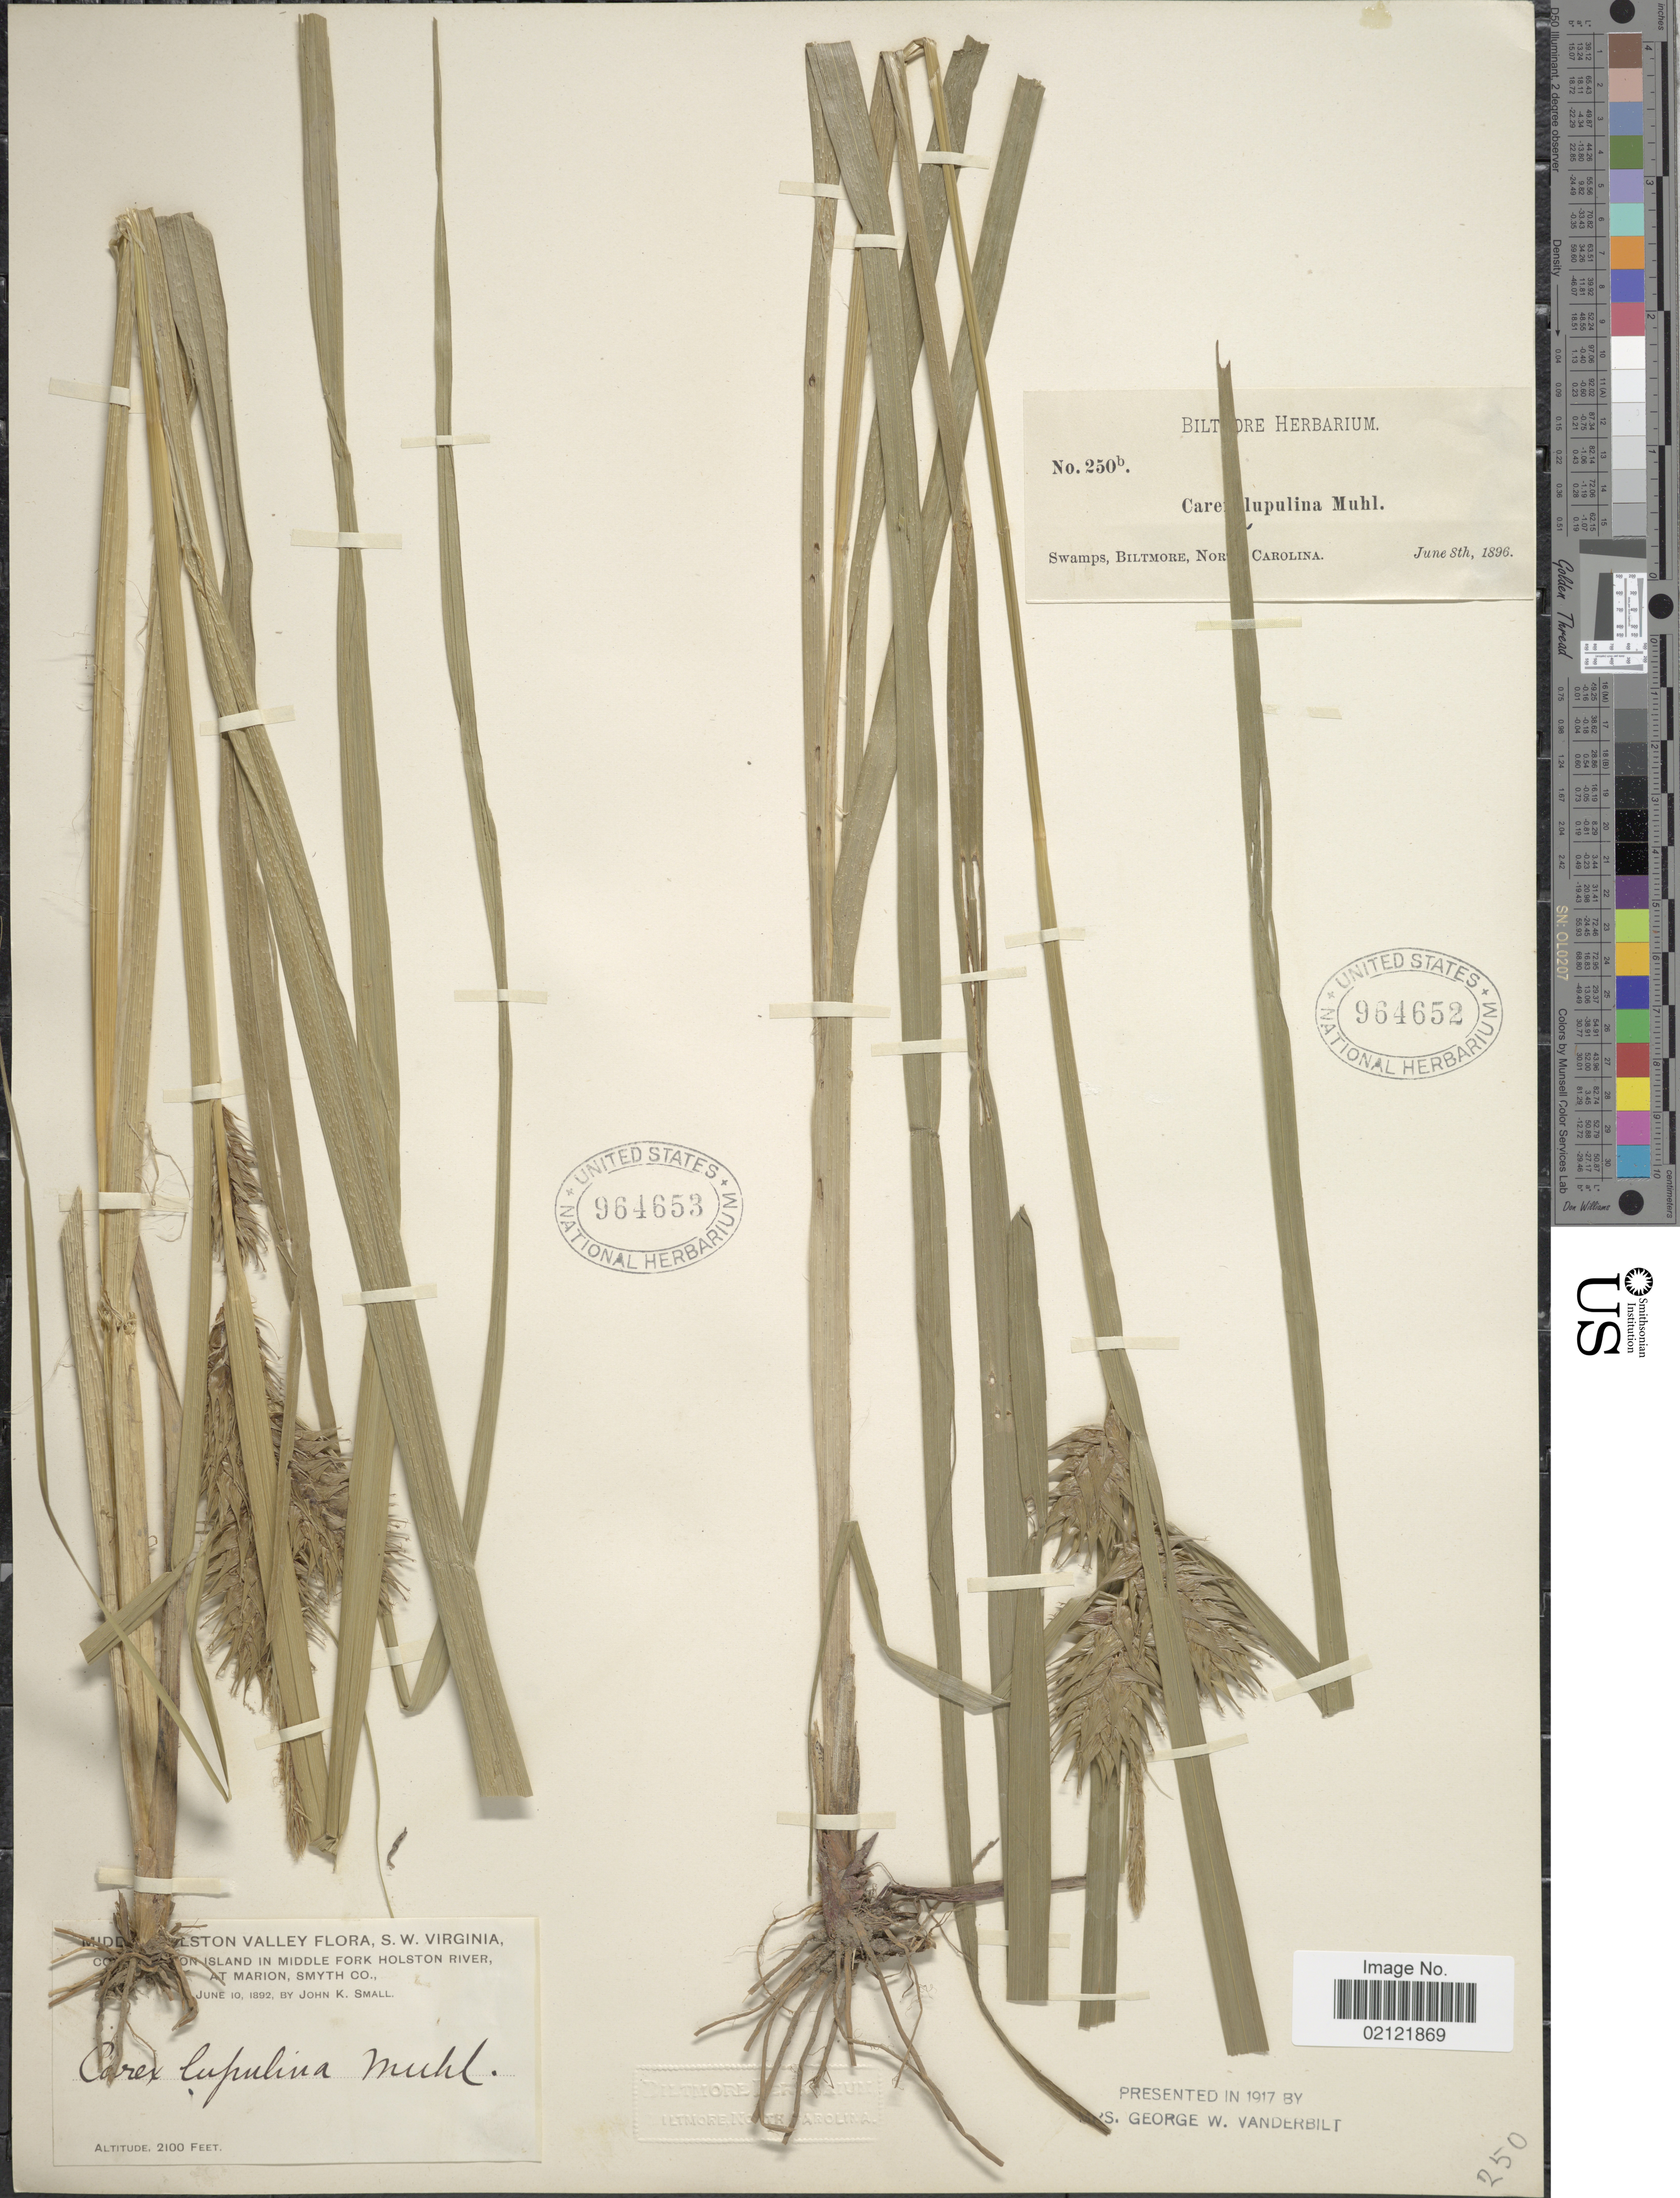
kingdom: Plantae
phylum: Tracheophyta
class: Liliopsida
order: Poales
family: Cyperaceae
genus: Carex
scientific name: Carex lupulina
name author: Muhl. ex Willd.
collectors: J. K. Small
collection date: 1892-06-10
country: United States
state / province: Virginia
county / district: Smyth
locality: Middle Holston Valley, S.W. Virginia, collected on Island in Middle Fork Holston River, at Marion, Smyth Co.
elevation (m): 640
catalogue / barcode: US 964653-2